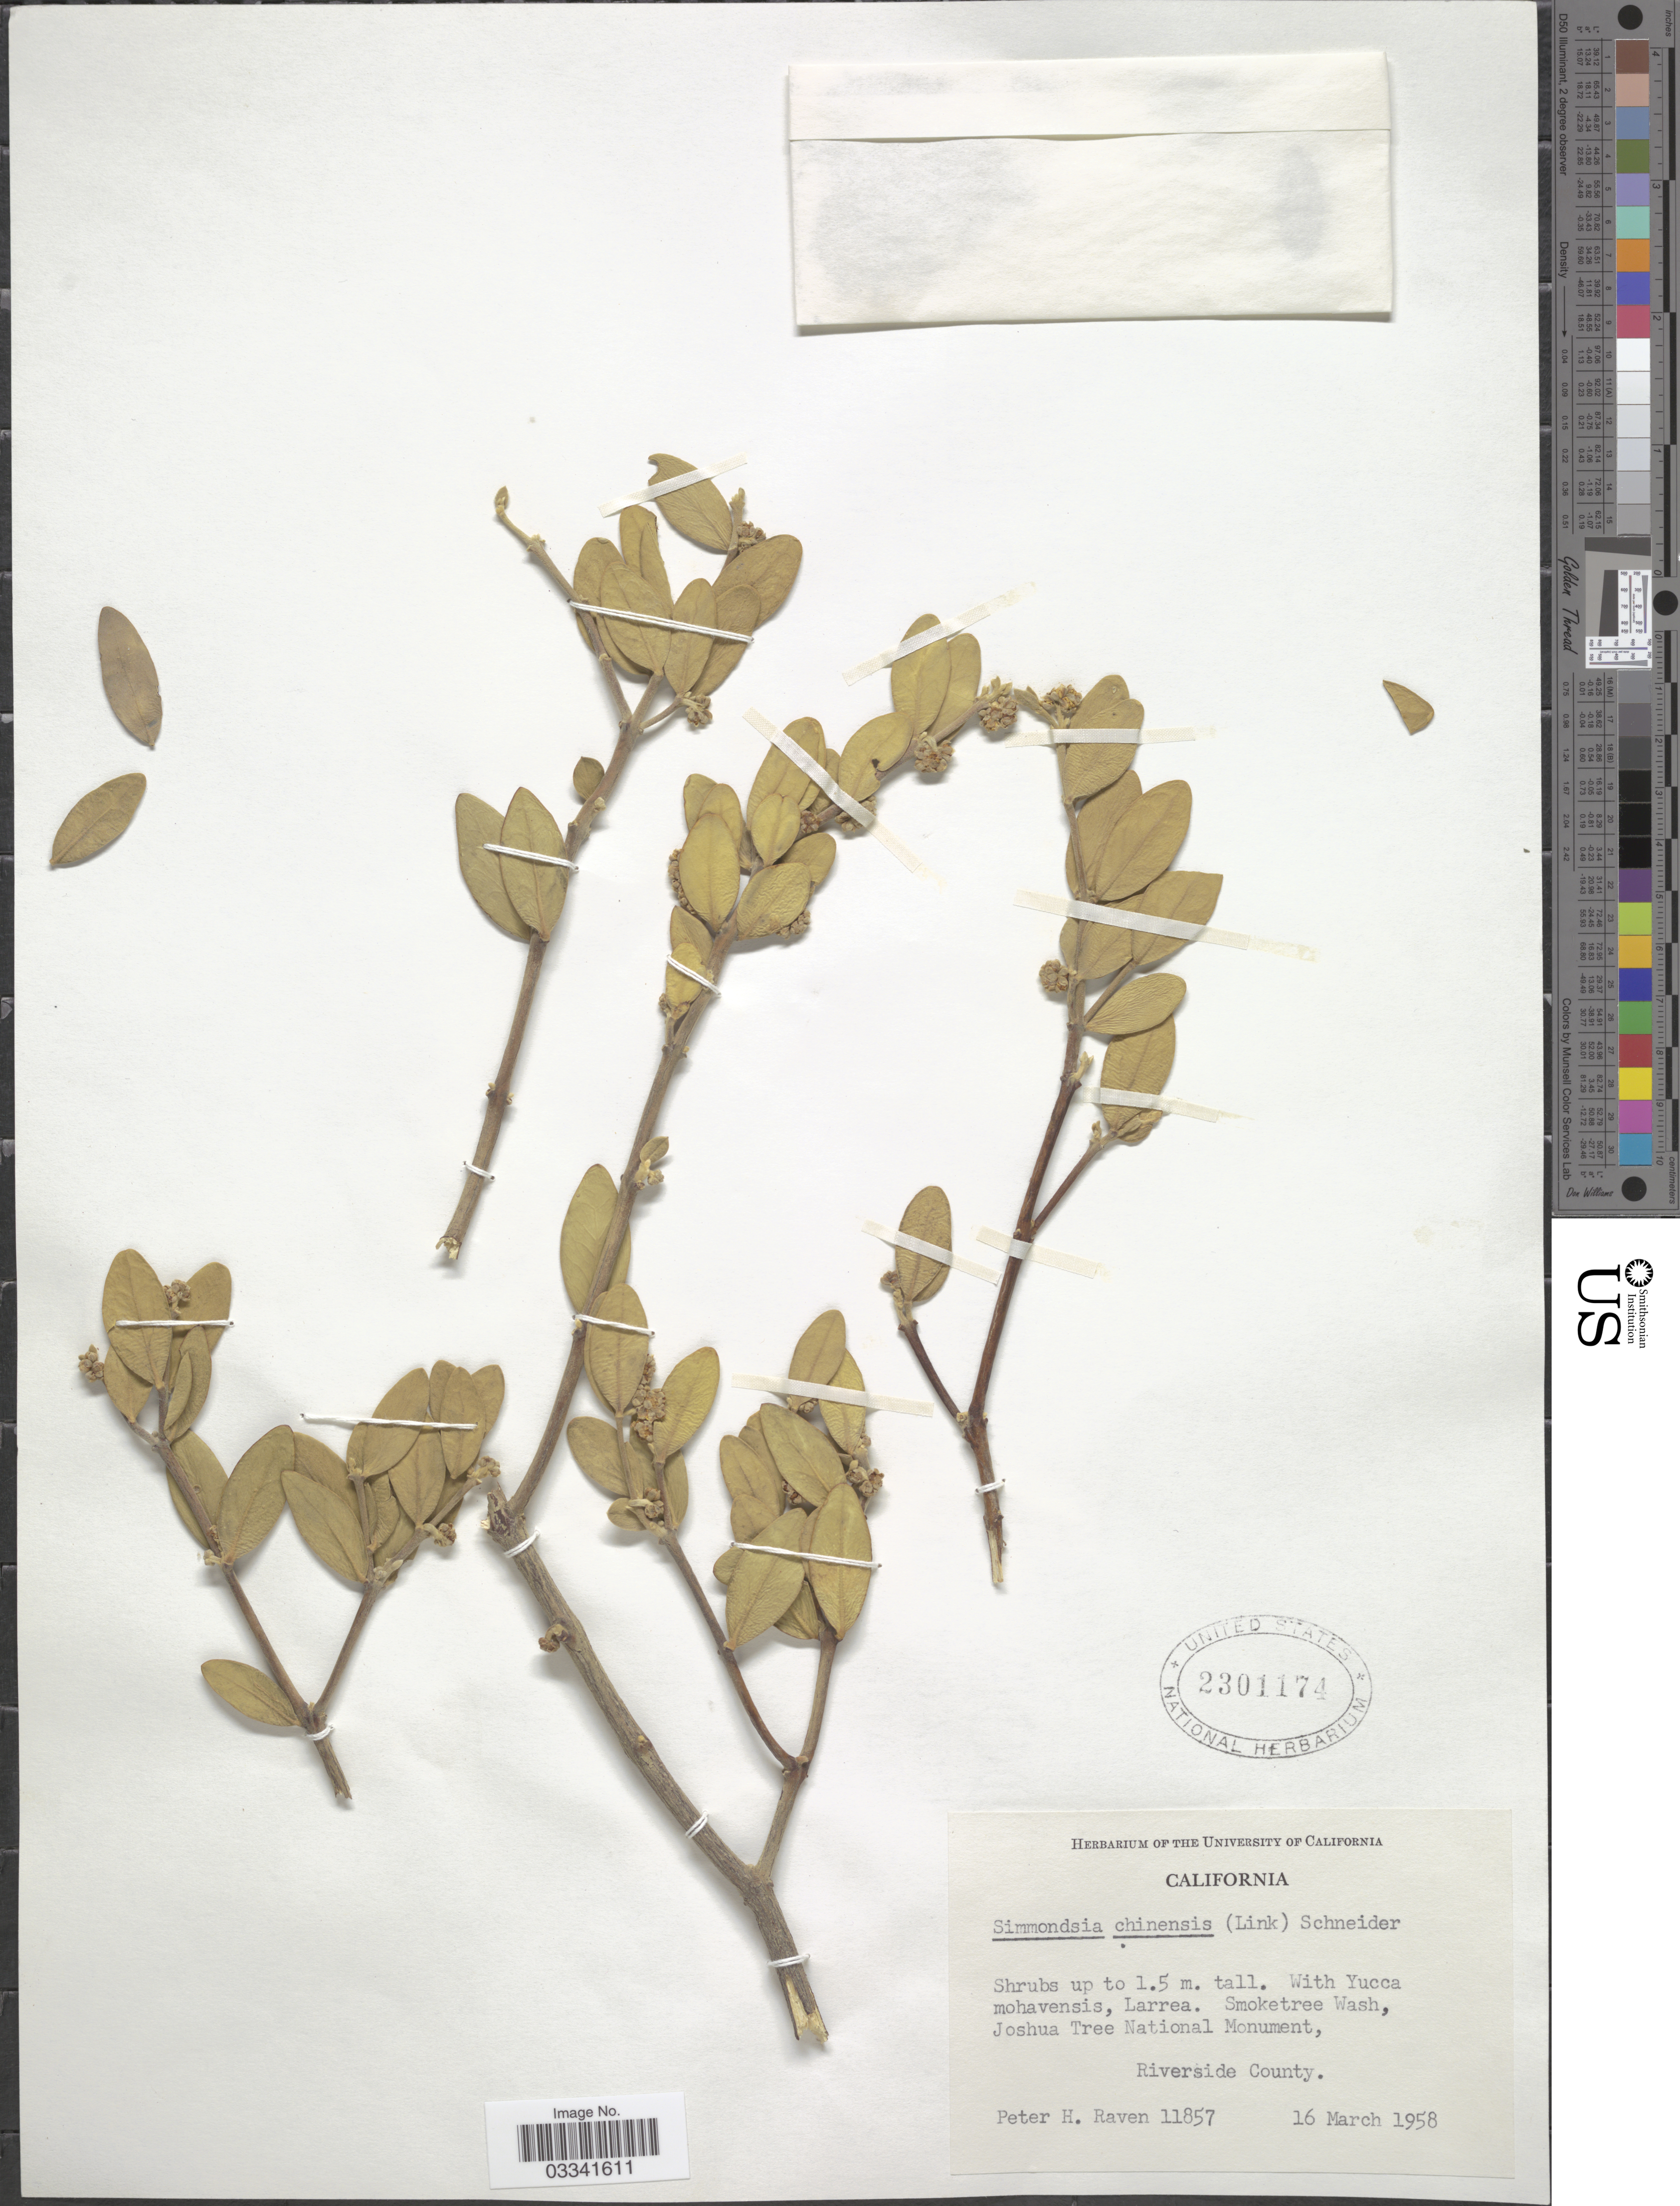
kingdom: Plantae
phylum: Tracheophyta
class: Magnoliopsida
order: Caryophyllales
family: Simmondsiaceae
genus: Simmondsia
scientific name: Simmondsia chinensis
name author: (Link) C.K. Schneid.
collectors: P. Raven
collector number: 11857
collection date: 1958-03-16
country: United States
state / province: California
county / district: Riverside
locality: Smoketree Wash, Joshua Tree National Monument, Riverside County.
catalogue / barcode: US 2301174